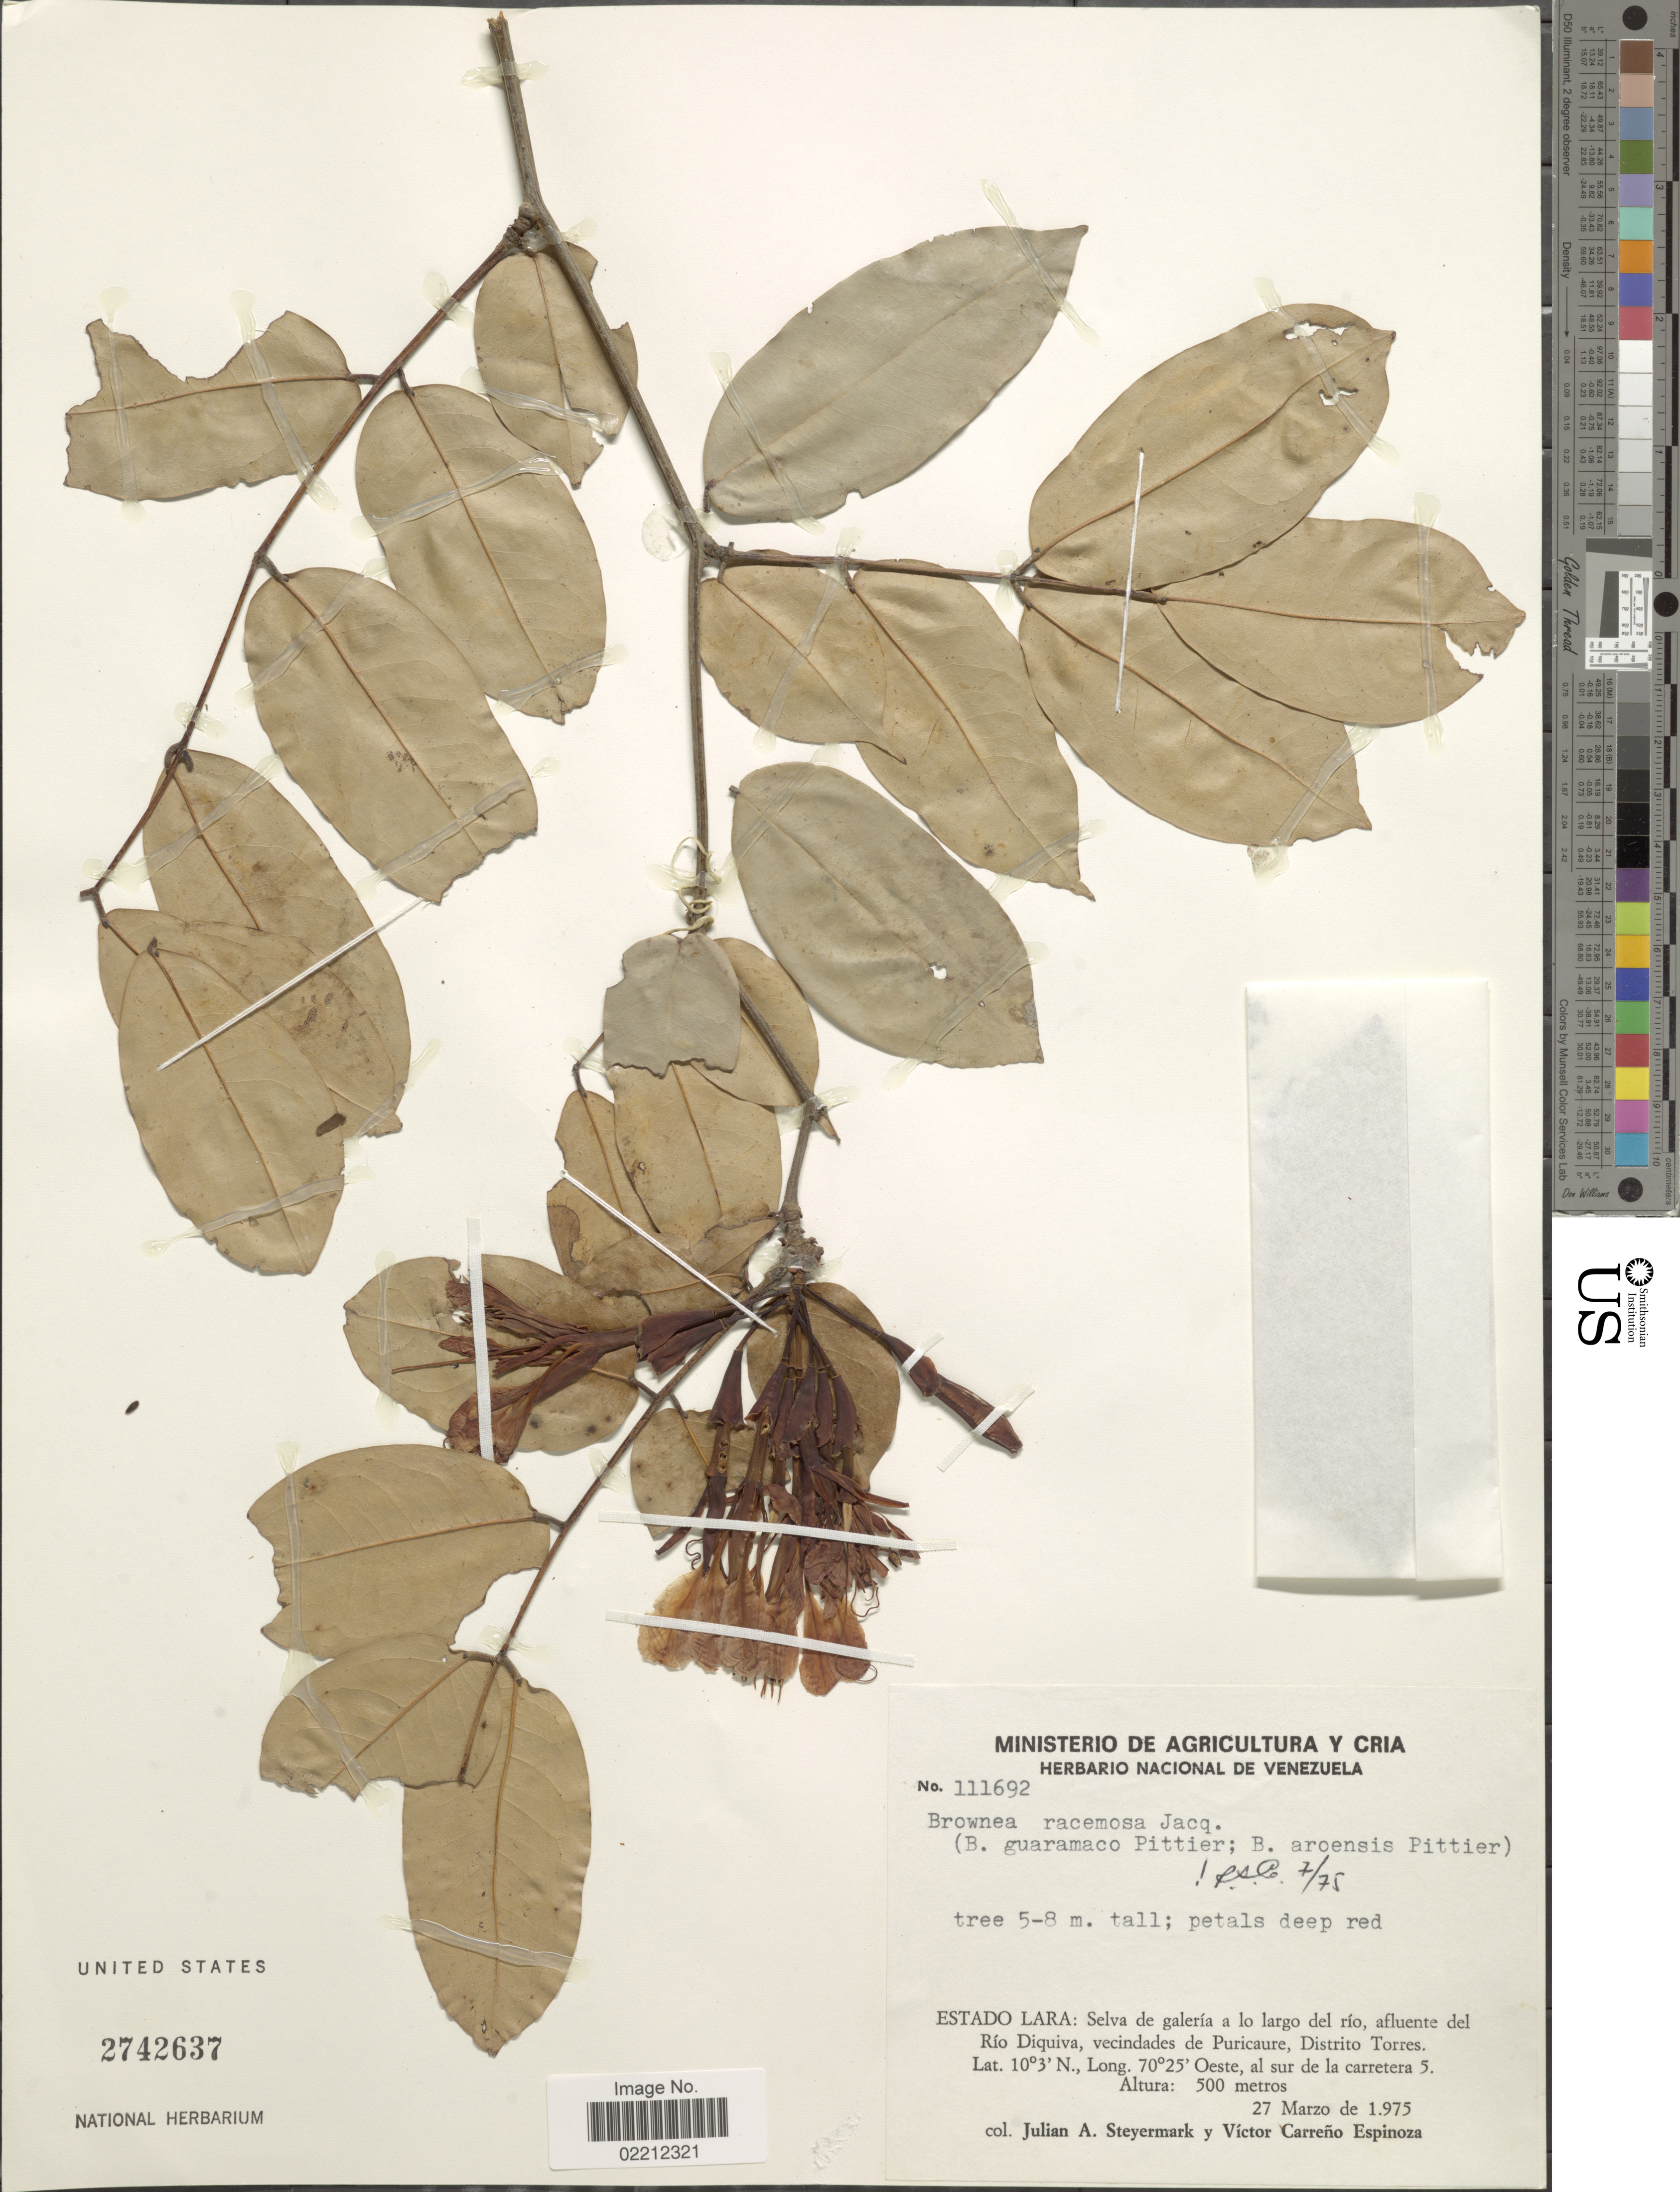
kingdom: Plantae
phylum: Tracheophyta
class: Magnoliopsida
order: Fabales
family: Fabaceae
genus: Brownea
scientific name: Brownea coccinea subsp. coccinea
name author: Jacq.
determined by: Santos-Silva, J.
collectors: J. Steyermark & V. Espinoza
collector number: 111692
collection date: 1975-03-27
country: Venezuela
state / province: Lara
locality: Selva de galeria a lo largo del rio, afluente del Rio Diquiva, vecindades de Puricaure, Disttrito Torres.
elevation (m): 500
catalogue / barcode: US 2742637